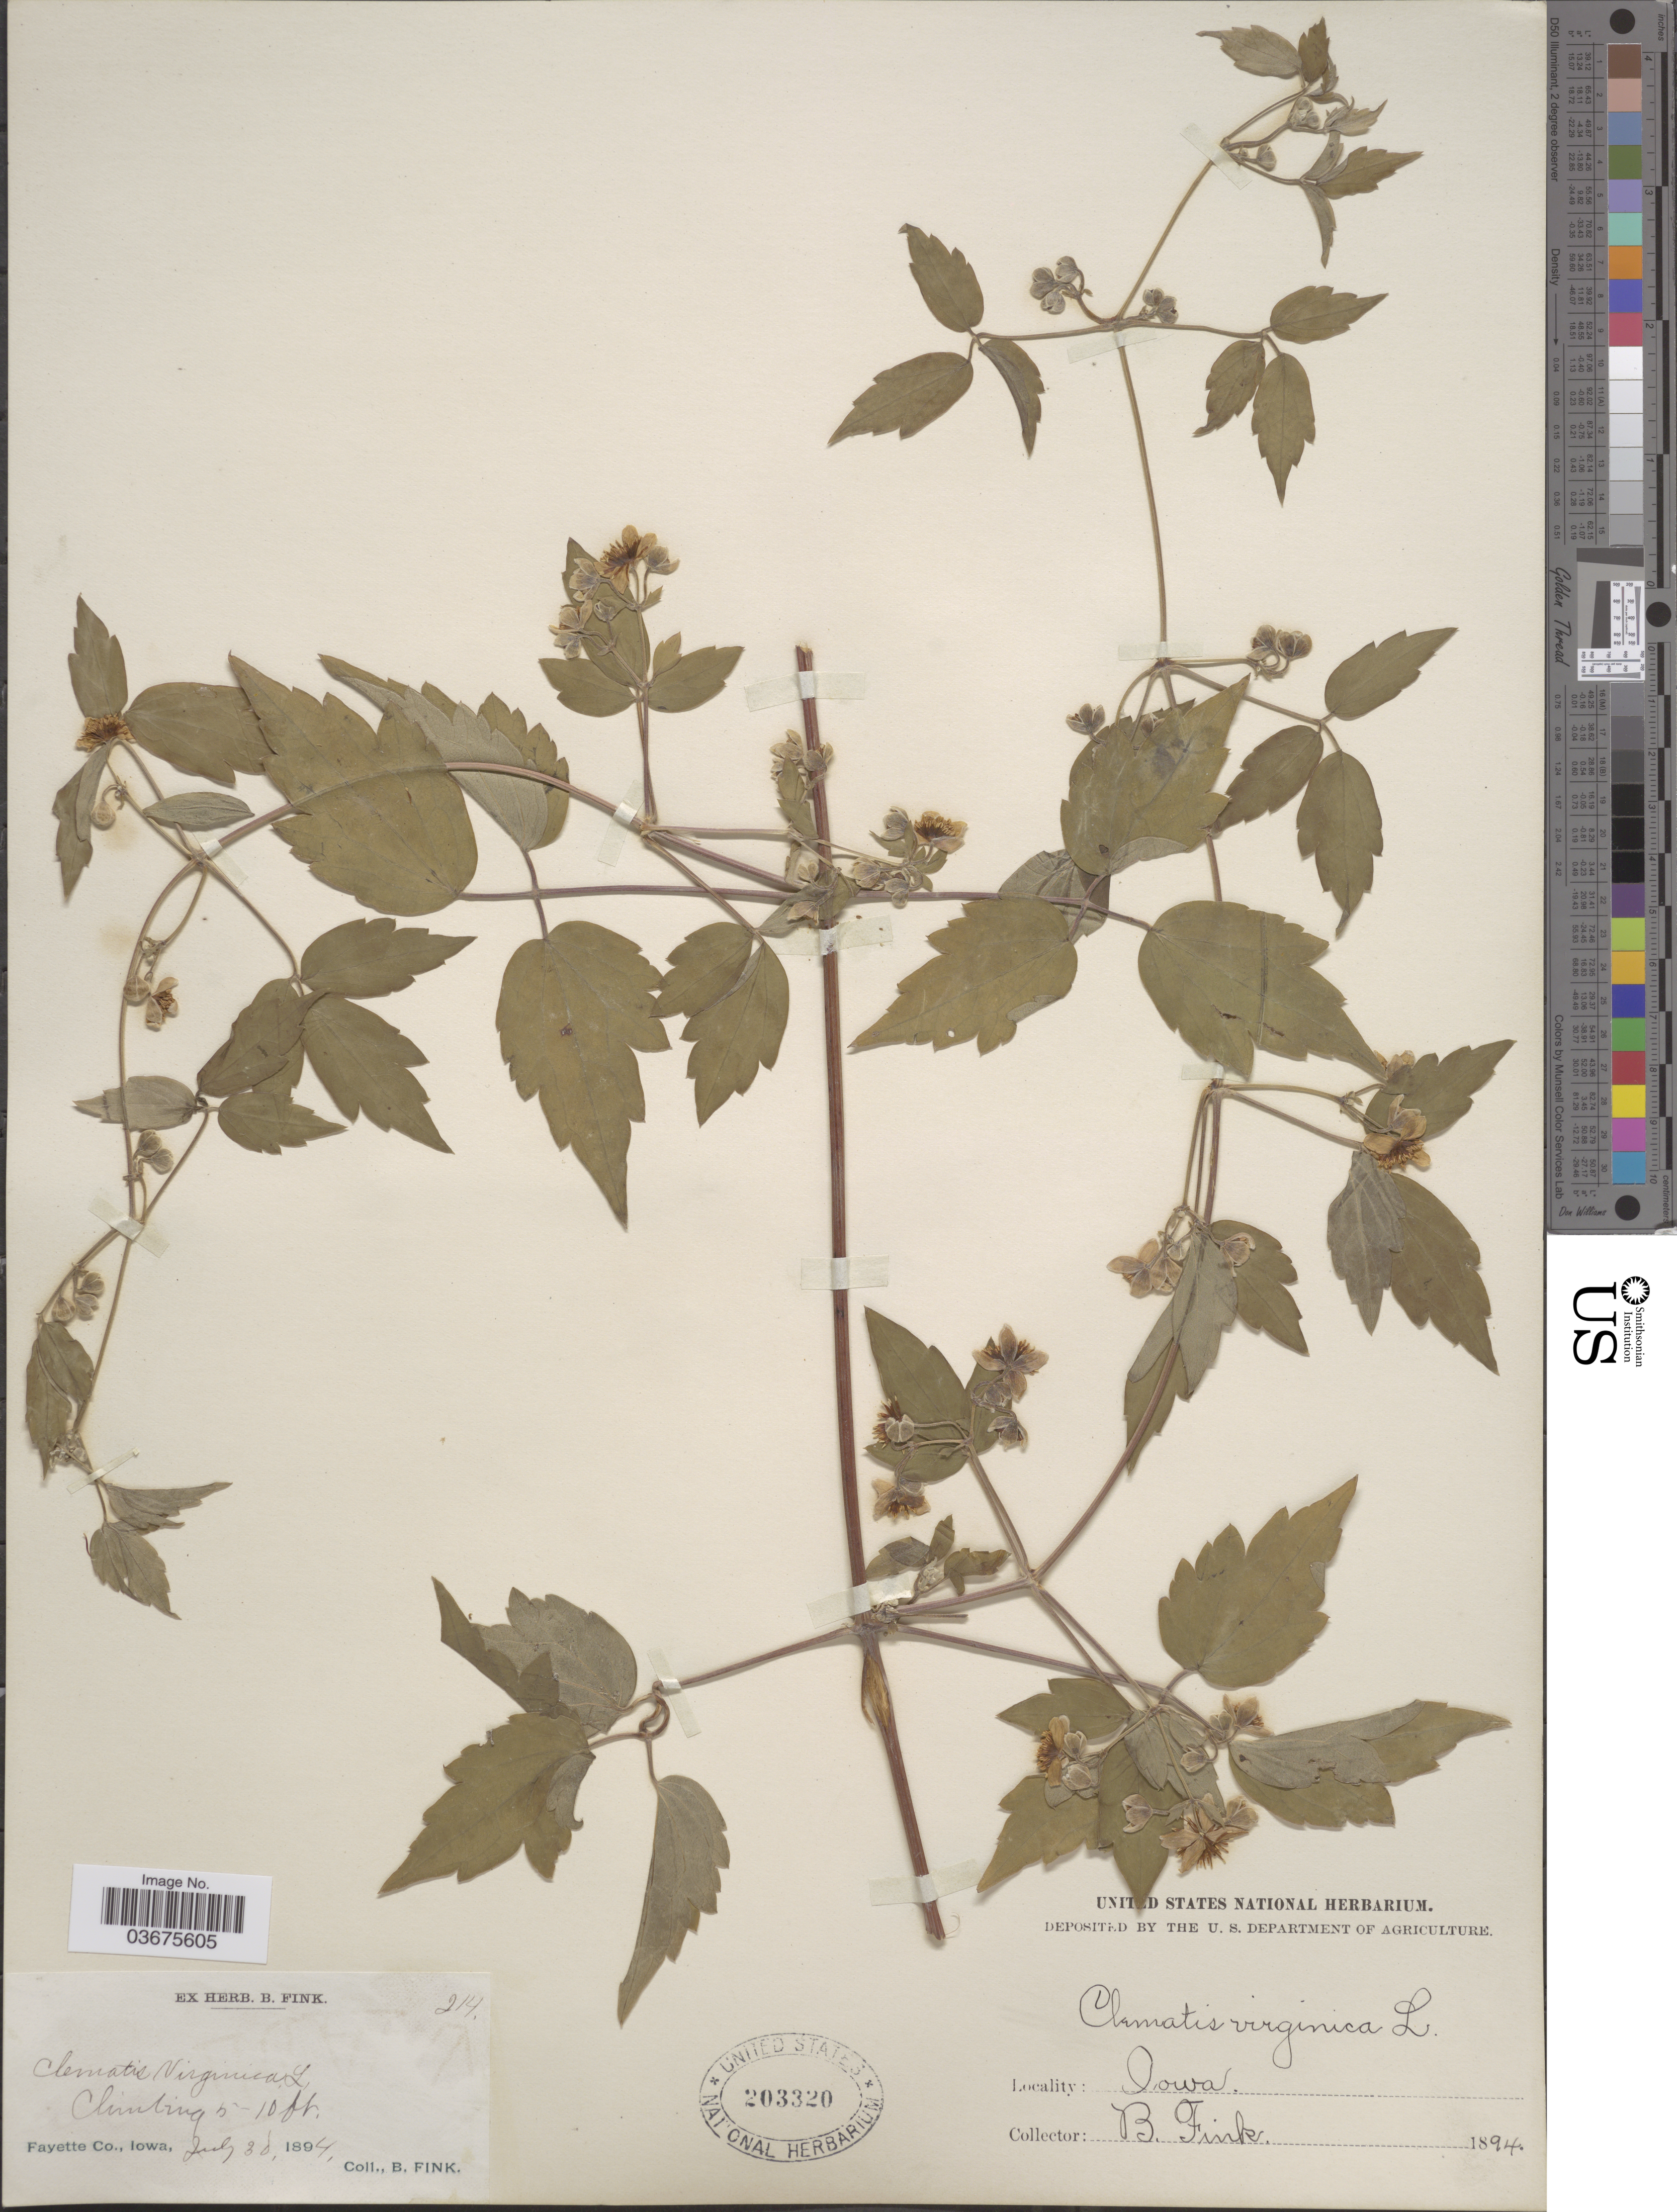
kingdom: Plantae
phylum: Tracheophyta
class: Magnoliopsida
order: Ranunculales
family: Ranunculaceae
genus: Clematis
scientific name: Clematis virginiana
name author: L.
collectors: B. Fink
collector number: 214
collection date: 1894-07-30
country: United States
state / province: Iowa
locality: Fayette Co.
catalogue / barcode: US 203320